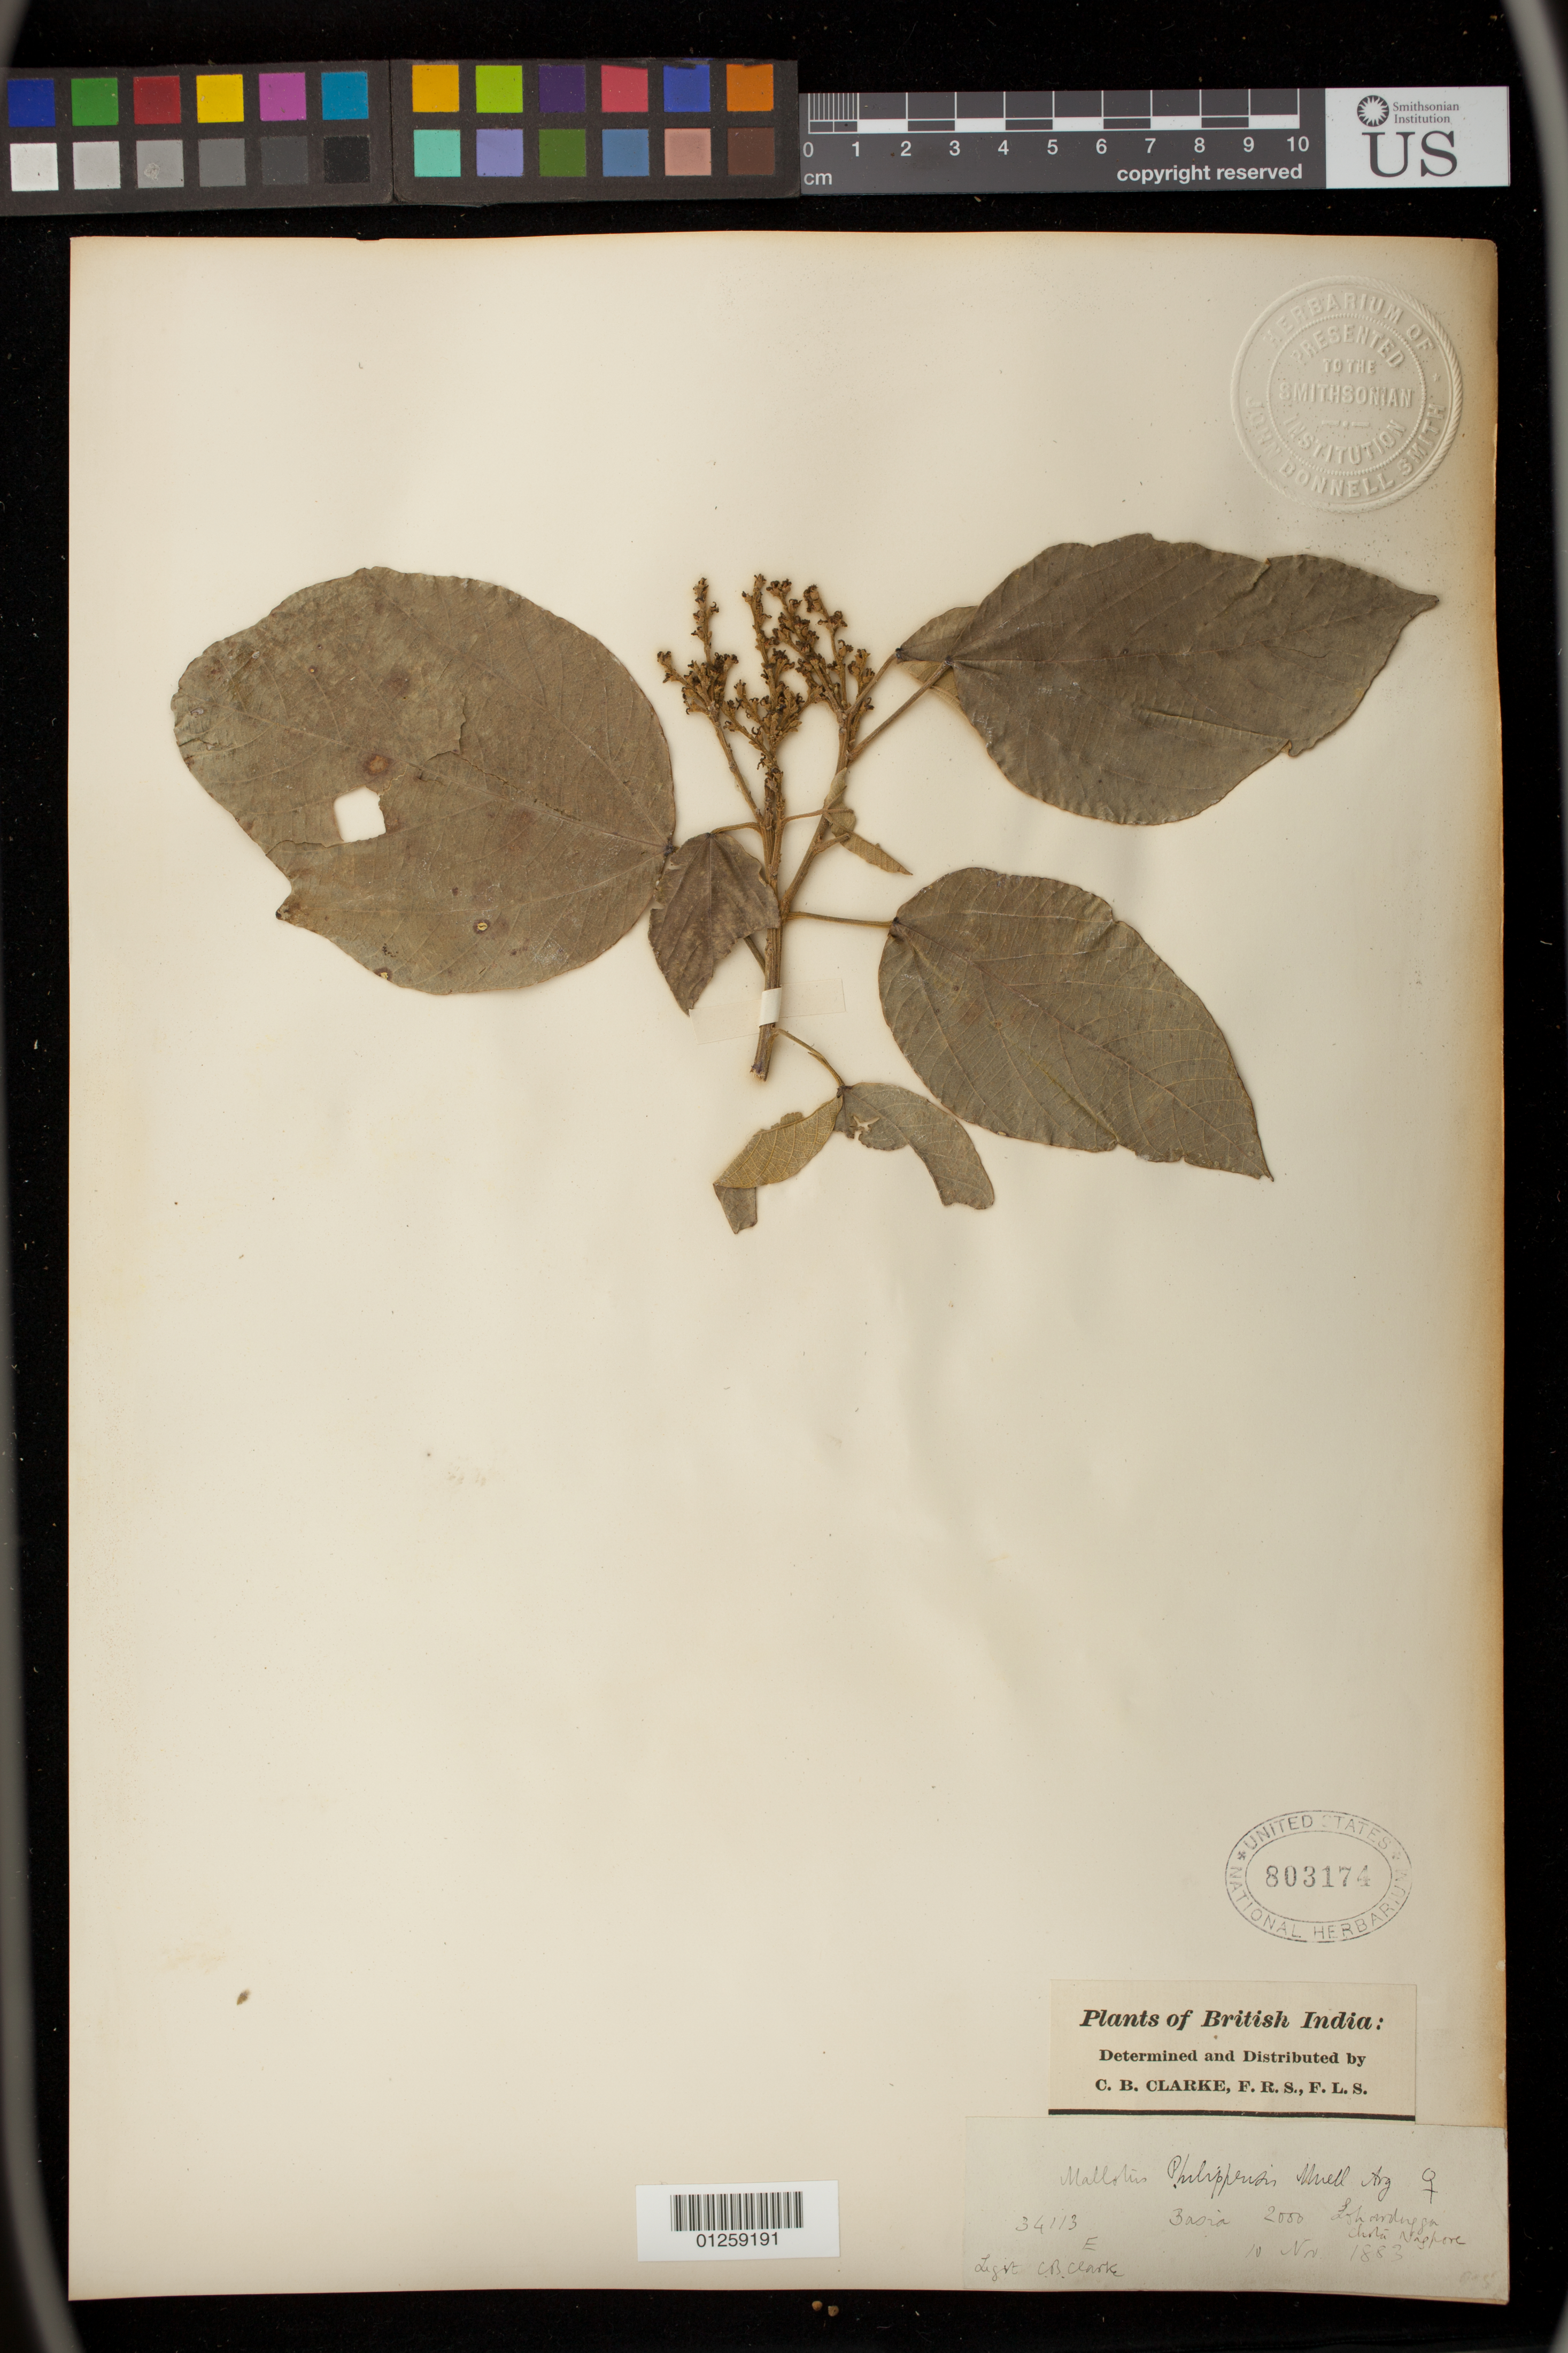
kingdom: Plantae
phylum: Tracheophyta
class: Magnoliopsida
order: Malpighiales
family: Euphorbiaceae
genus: Mallotus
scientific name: Mallotus philippensis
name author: (Lam.) Müll. Arg.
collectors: C. B. Clarke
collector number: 34113E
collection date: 1883-11-10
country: India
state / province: West Bengal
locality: Lohardingga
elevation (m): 610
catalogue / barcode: US 803174